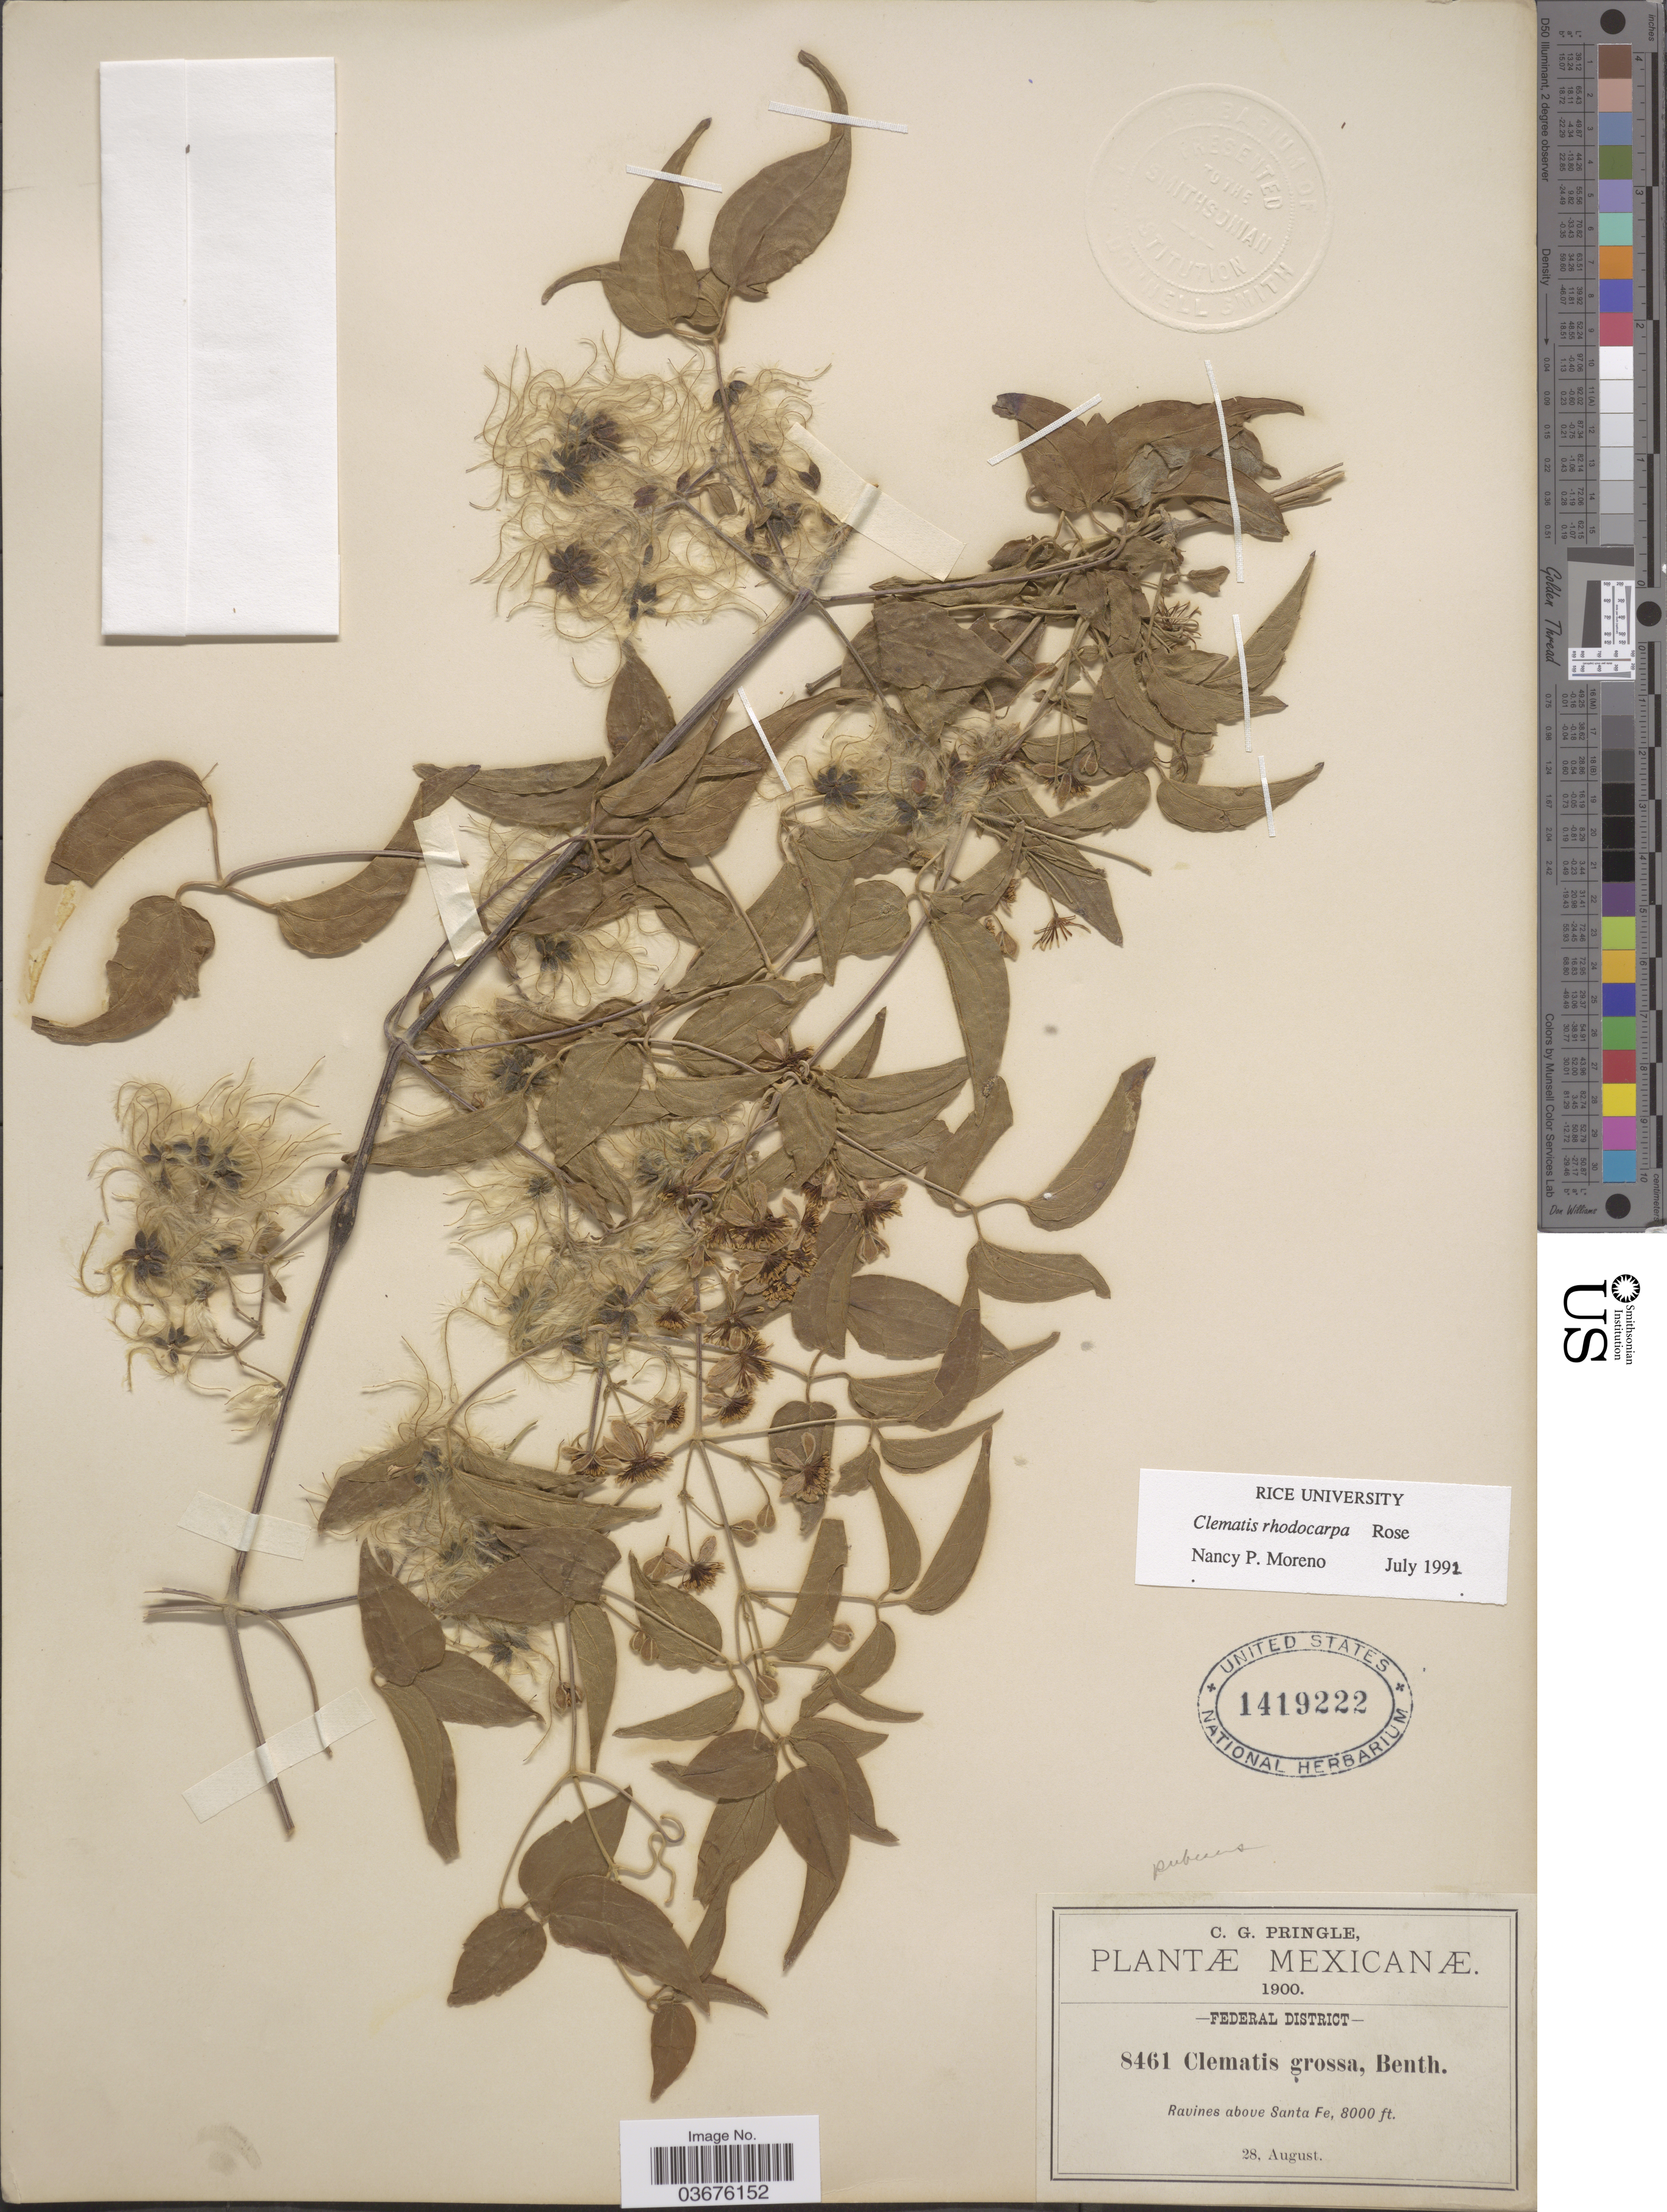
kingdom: Plantae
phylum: Tracheophyta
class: Magnoliopsida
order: Ranunculales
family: Ranunculaceae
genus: Clematis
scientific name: Clematis rhodocarpa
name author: Rose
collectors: C. G. Pringle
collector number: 8461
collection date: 1900-08-28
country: Mexico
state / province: Distrito Federal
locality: Federal District. Ravines above Santa Fe.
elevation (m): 2438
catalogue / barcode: US 1419222